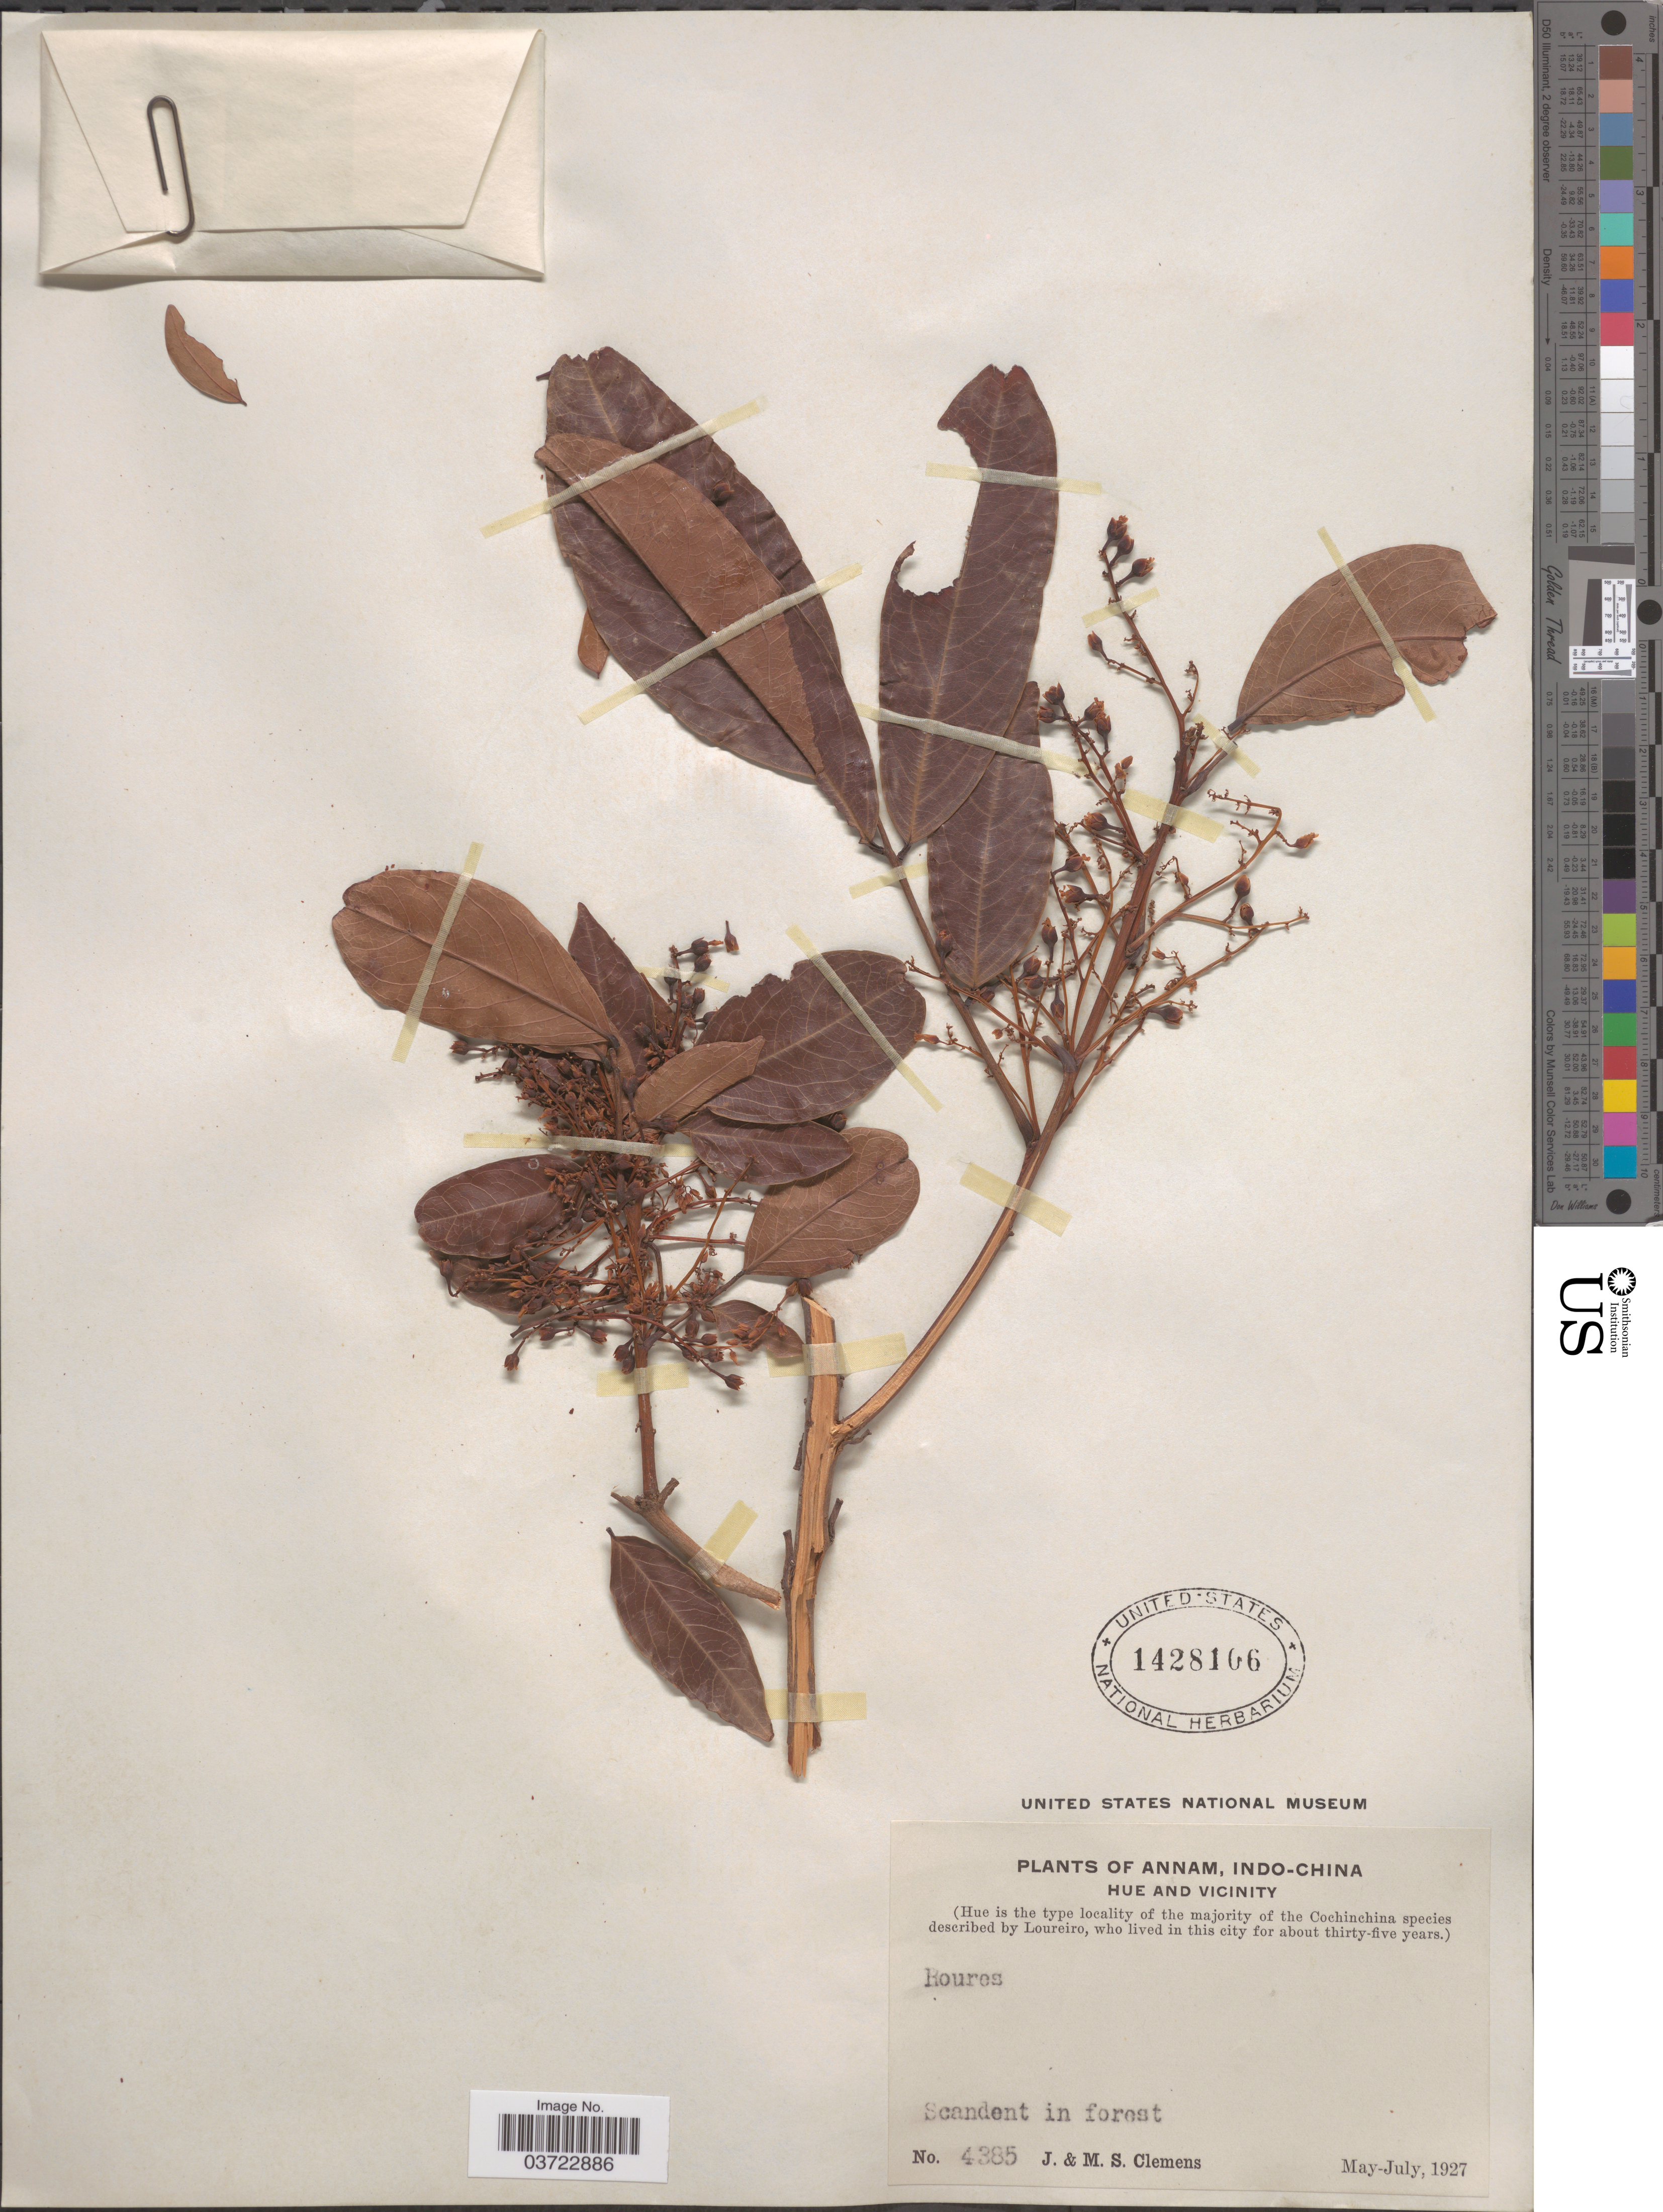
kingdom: Plantae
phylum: Tracheophyta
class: Magnoliopsida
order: Oxalidales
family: Connaraceae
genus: Rourea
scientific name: Rourea sp.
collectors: J. Clemens & M. S. Clemens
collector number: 4385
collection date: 1927-05/1927-07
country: Vietnam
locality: Annam, Indo-China. Hue and Vicinity.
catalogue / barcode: US 1428106